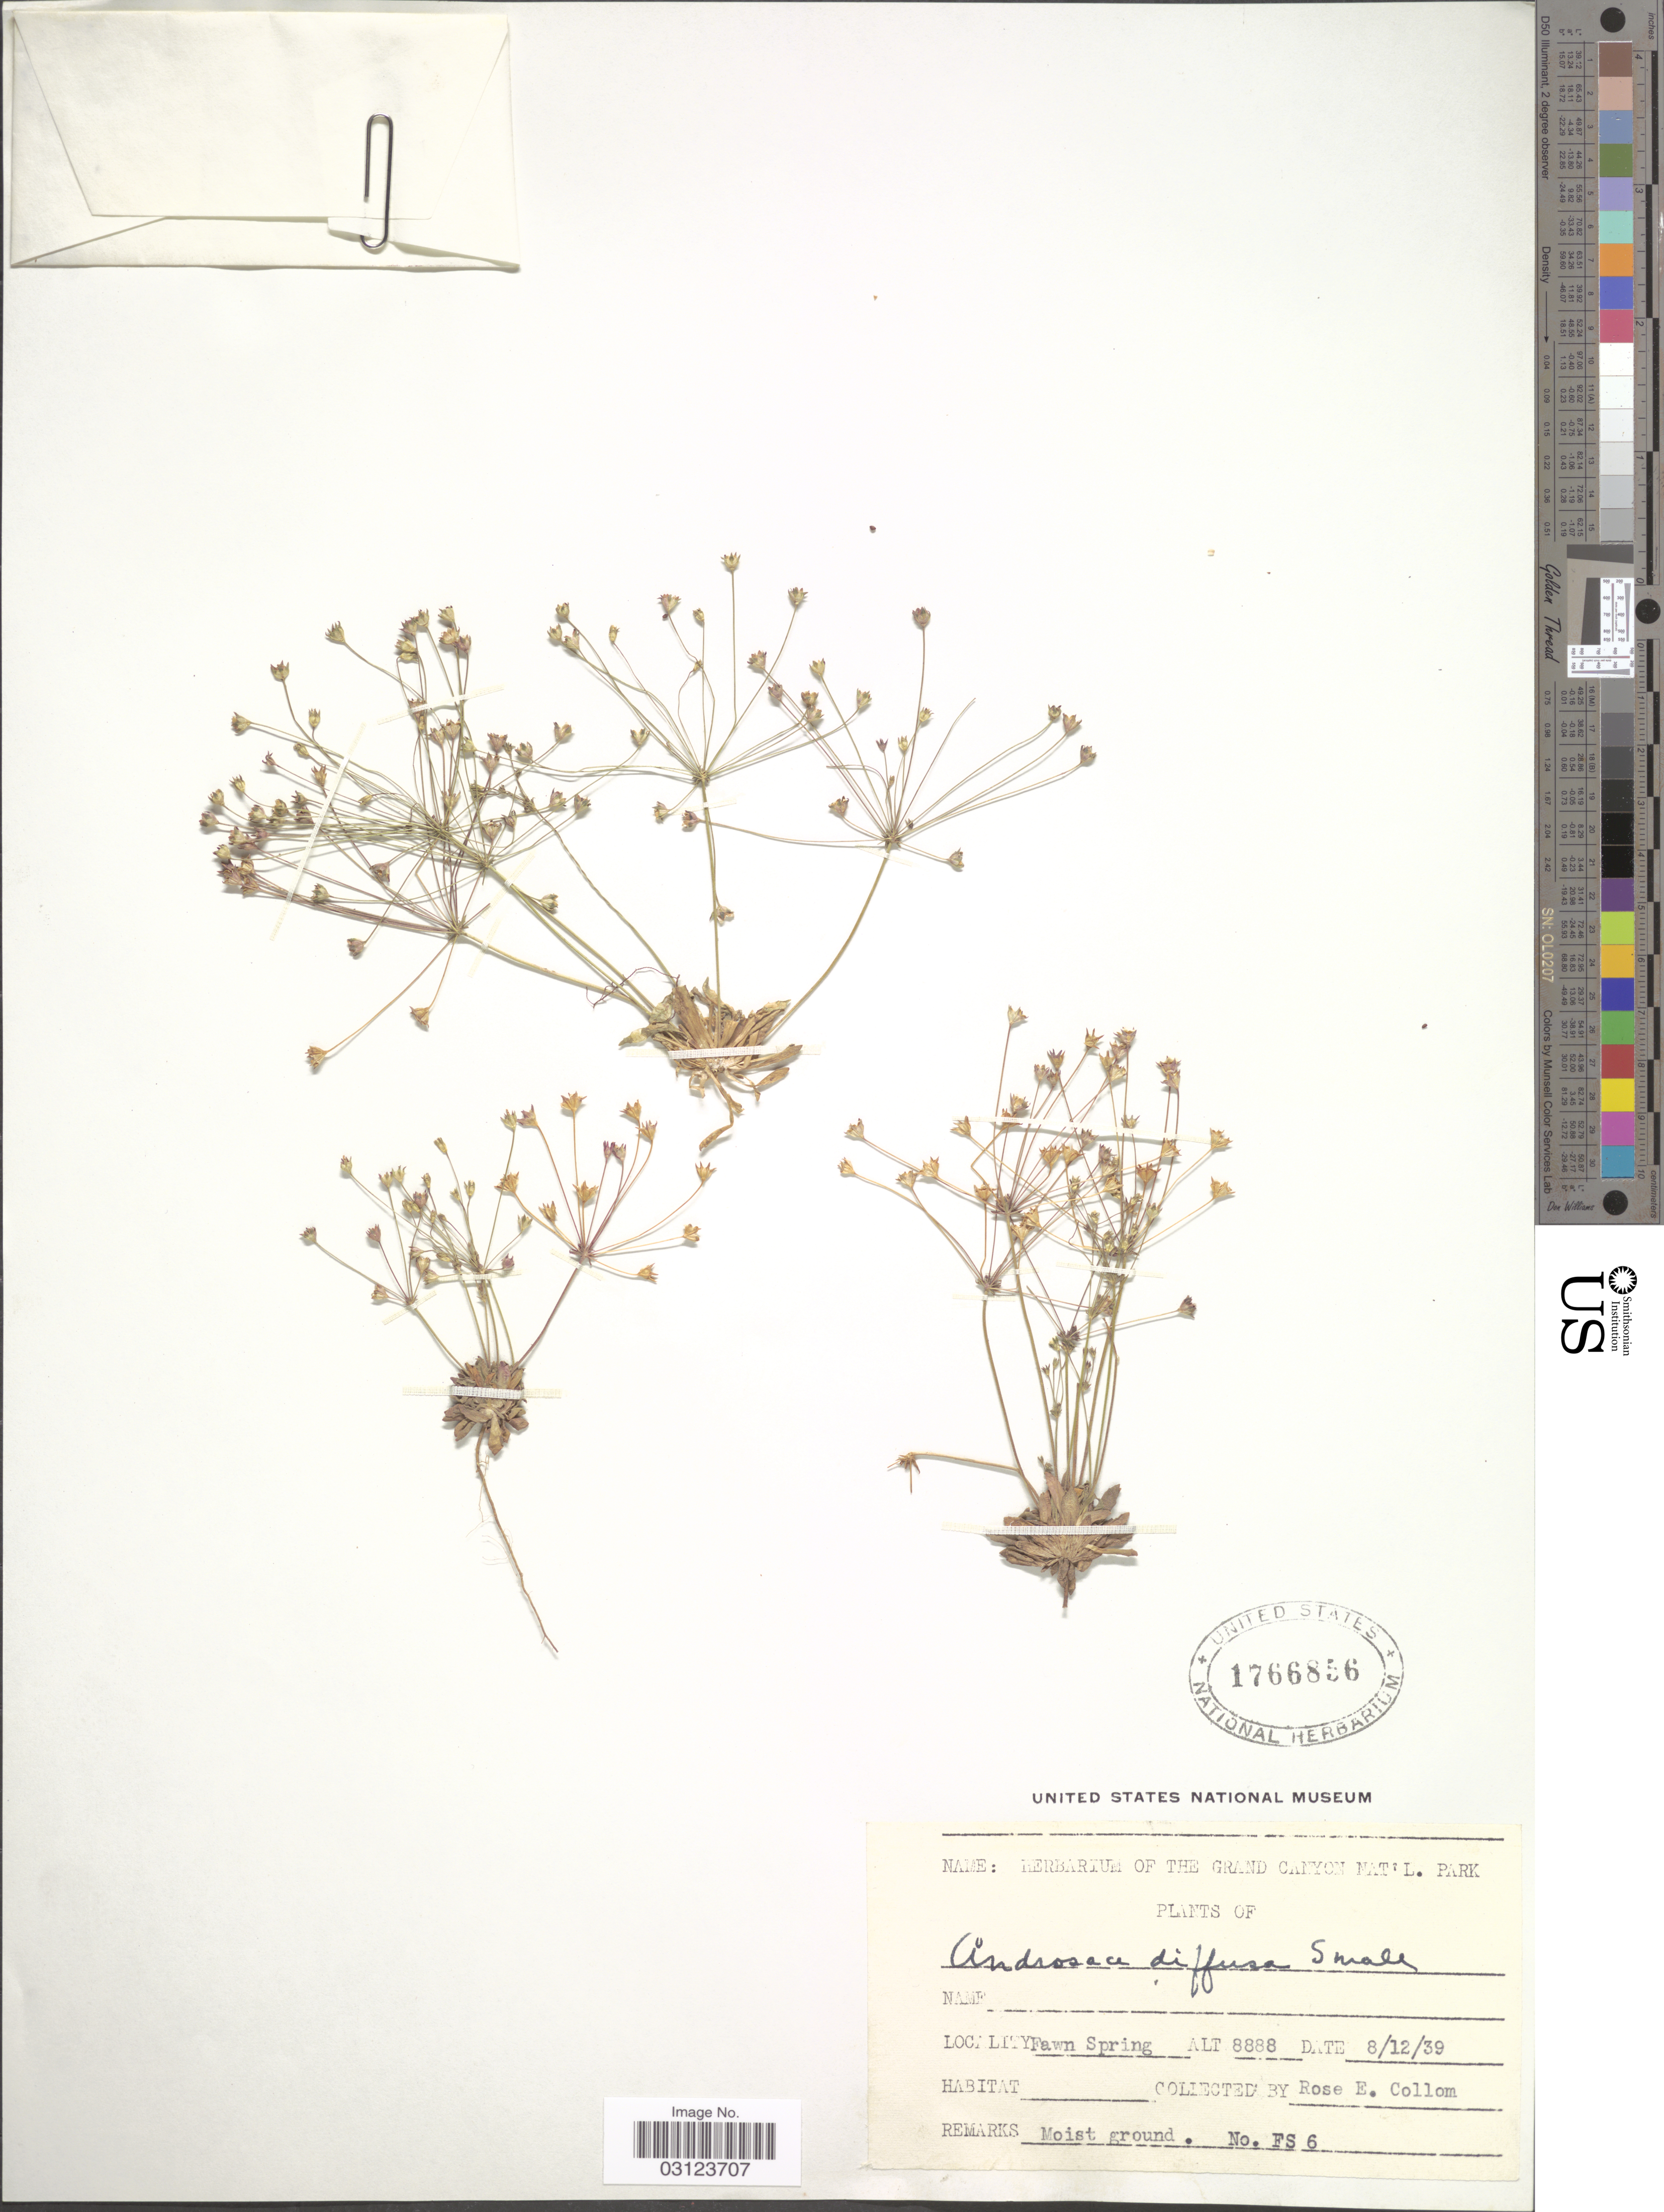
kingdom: Plantae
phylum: Tracheophyta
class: Magnoliopsida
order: Ericales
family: Primulaceae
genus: Androsace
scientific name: Androsace septentrionalis subsp. subulifera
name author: (A. Gray) G.T. Robbins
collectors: R. E. Collom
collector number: FS6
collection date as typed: Transcribed d/m/y: 12/8/39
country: United States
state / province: Arizona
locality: Grand Canyon National Park, Fawn Spring.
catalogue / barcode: US 1766856